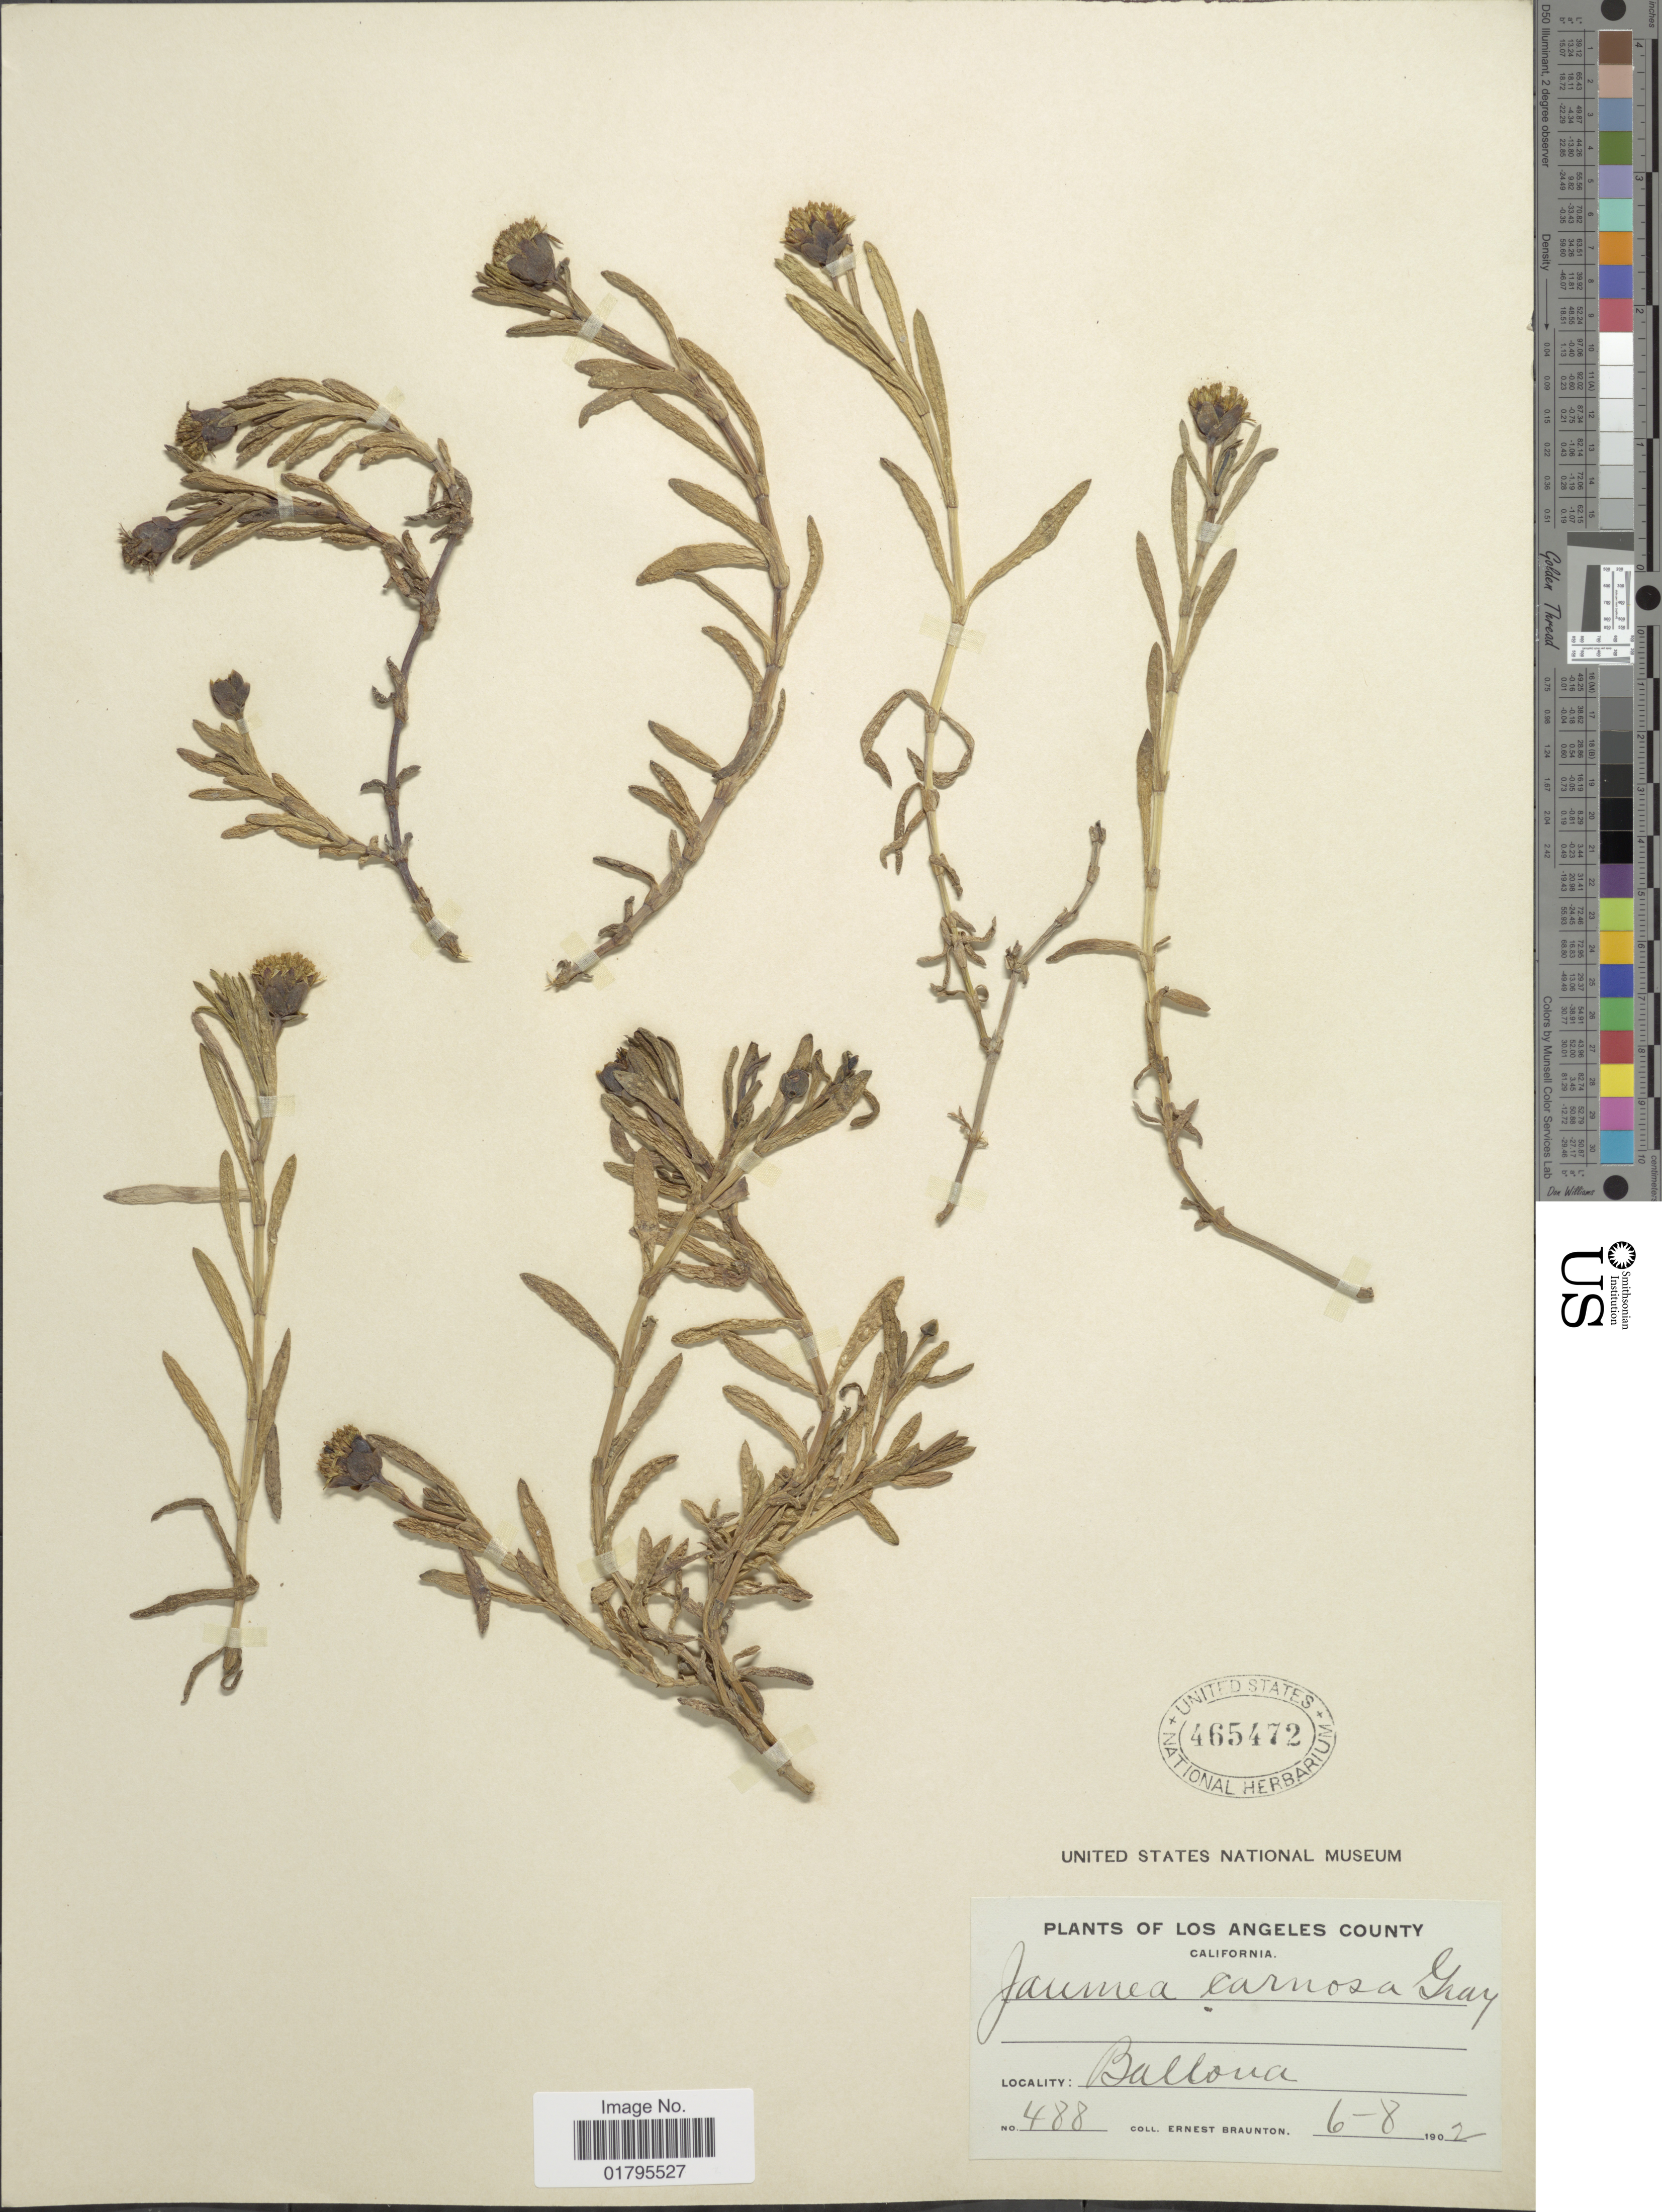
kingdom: Plantae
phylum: Tracheophyta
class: Magnoliopsida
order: Asterales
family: Asteraceae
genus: Jaumea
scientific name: Jaumea carnosa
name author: (Less.) A. Gray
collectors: E. Braunton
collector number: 488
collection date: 1902-08-06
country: United States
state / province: California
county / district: Los Angeles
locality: Los Angeles County, California, Ballona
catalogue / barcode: US 465472